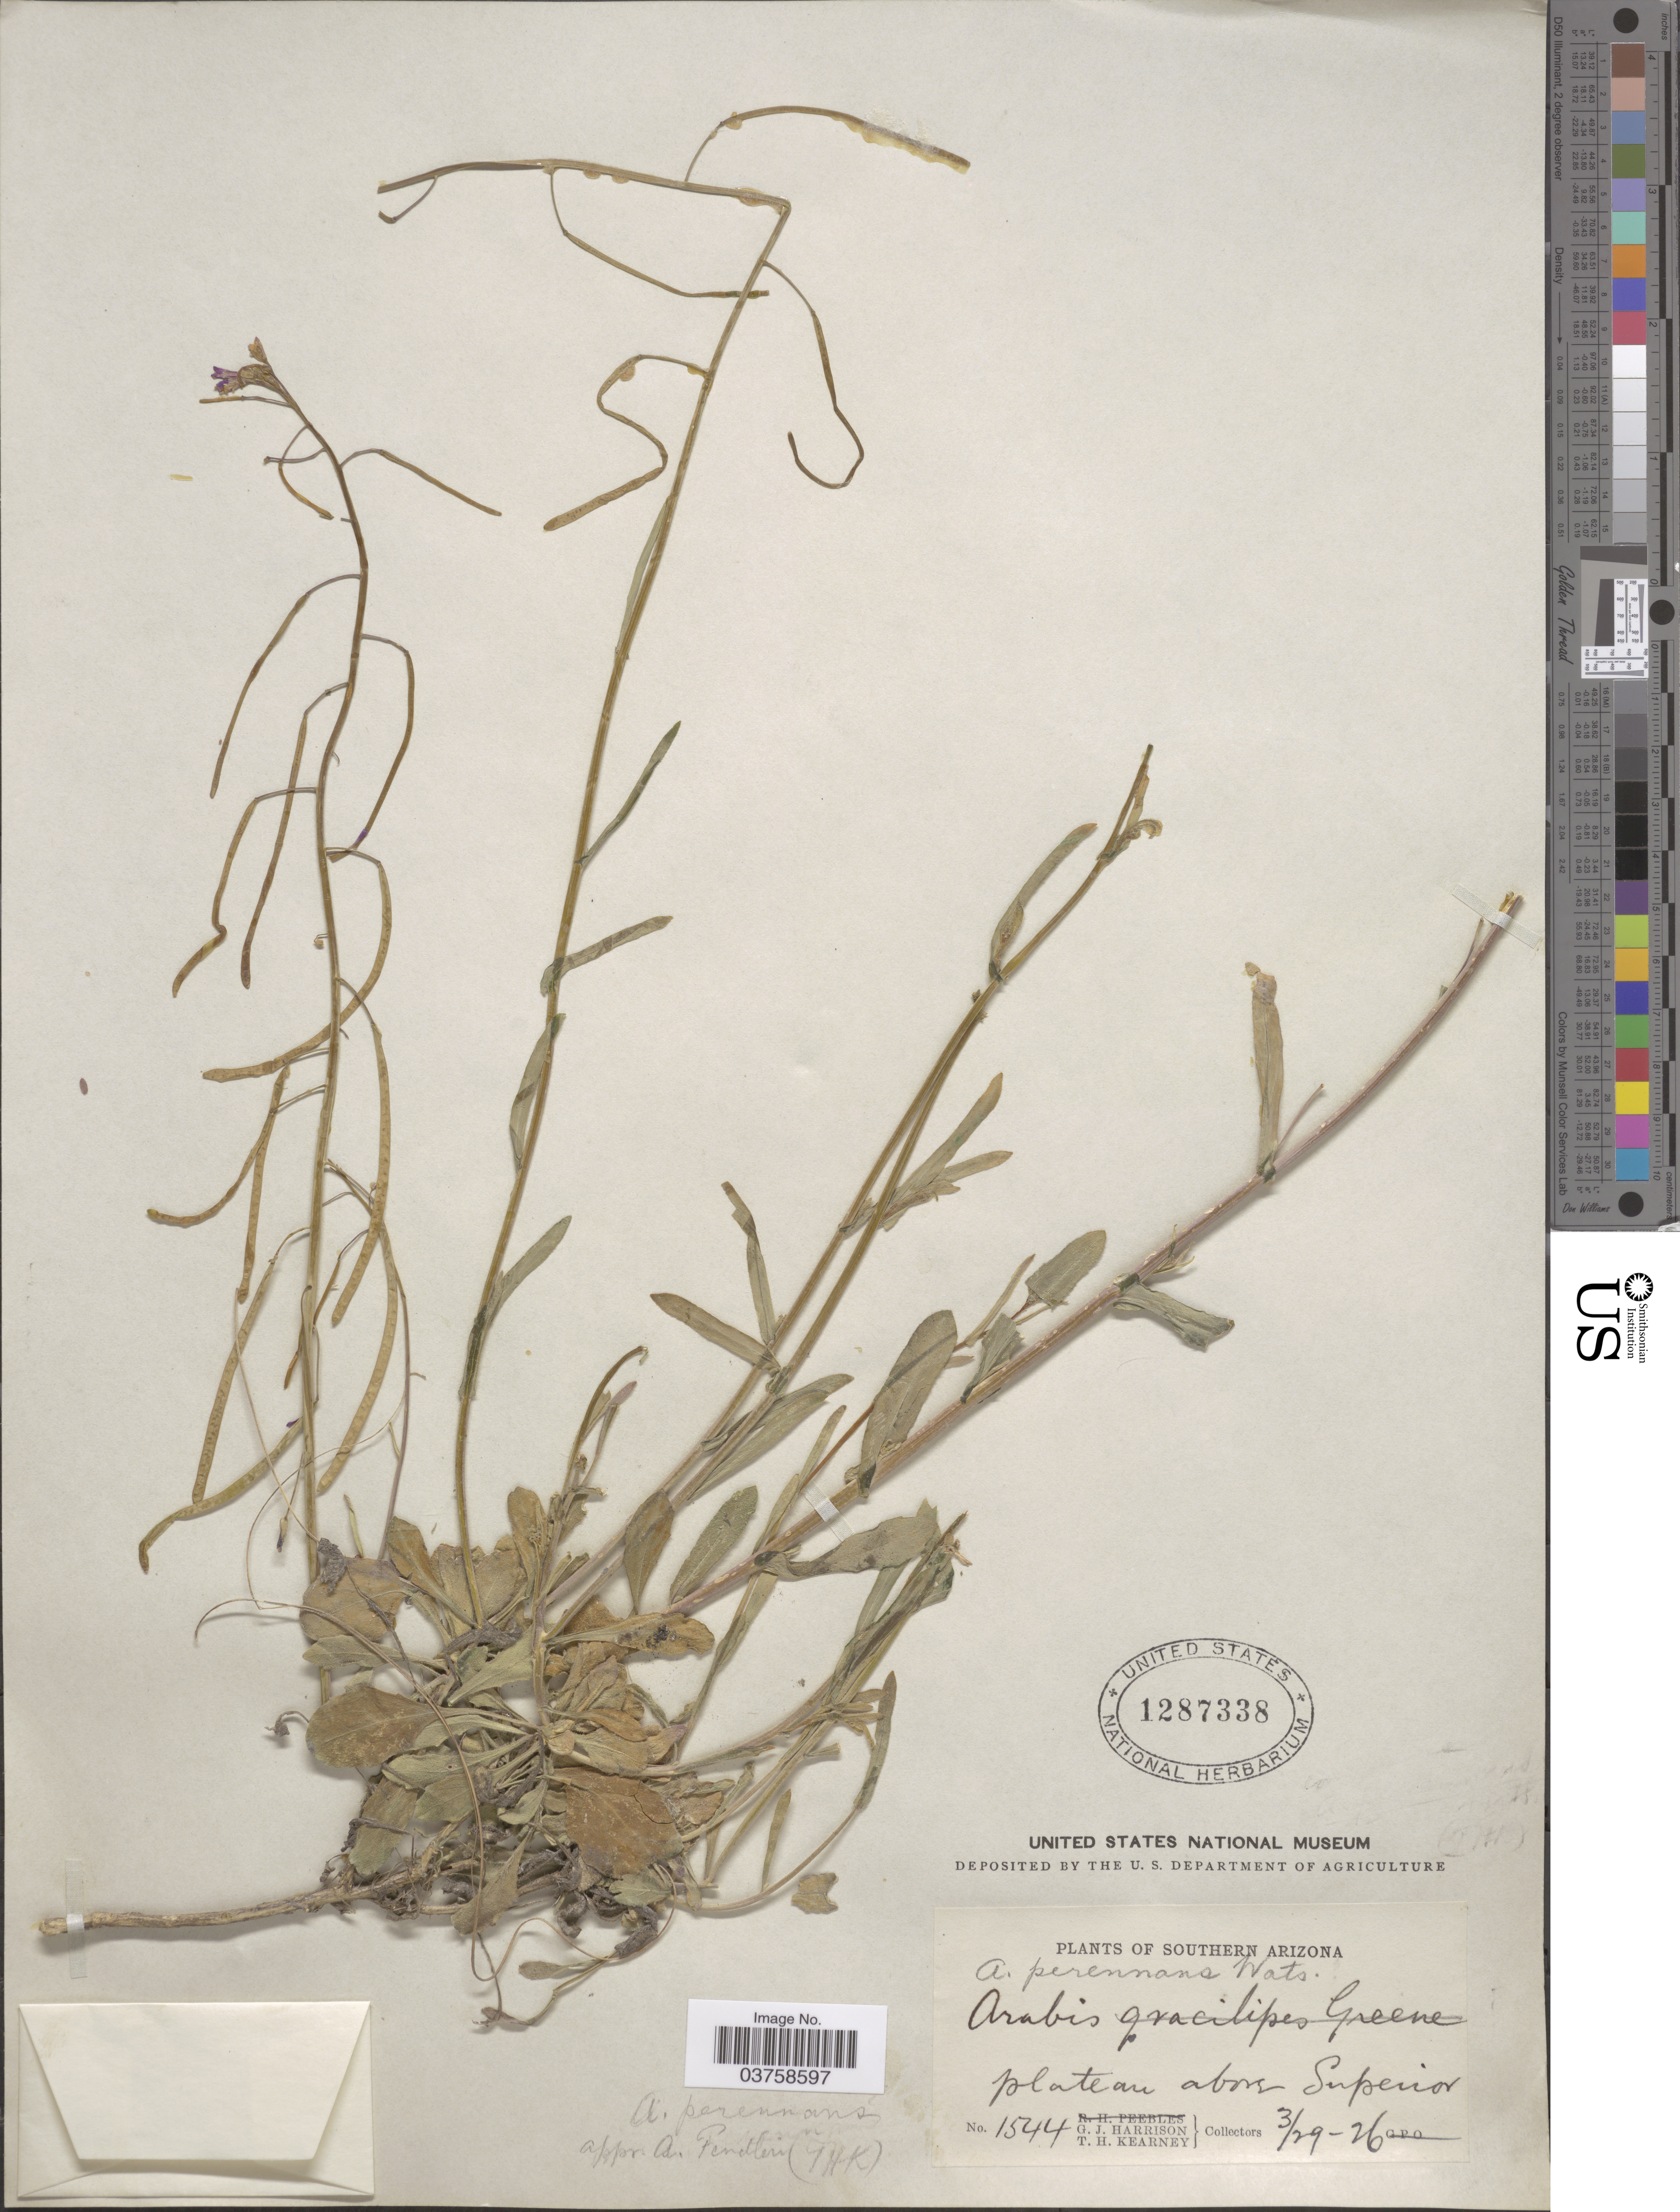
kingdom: Plantae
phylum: Tracheophyta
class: Magnoliopsida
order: Brassicales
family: Brassicaceae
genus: Arabis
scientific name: Arabis perennans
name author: S. Watson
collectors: G. J. Harrison & T. H. Kearney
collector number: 1544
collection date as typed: Transcribed d/m/y: 29/3/26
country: United States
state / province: Arizona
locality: Southern Arizona. Plateau above Superior.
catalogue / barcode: US 1287338